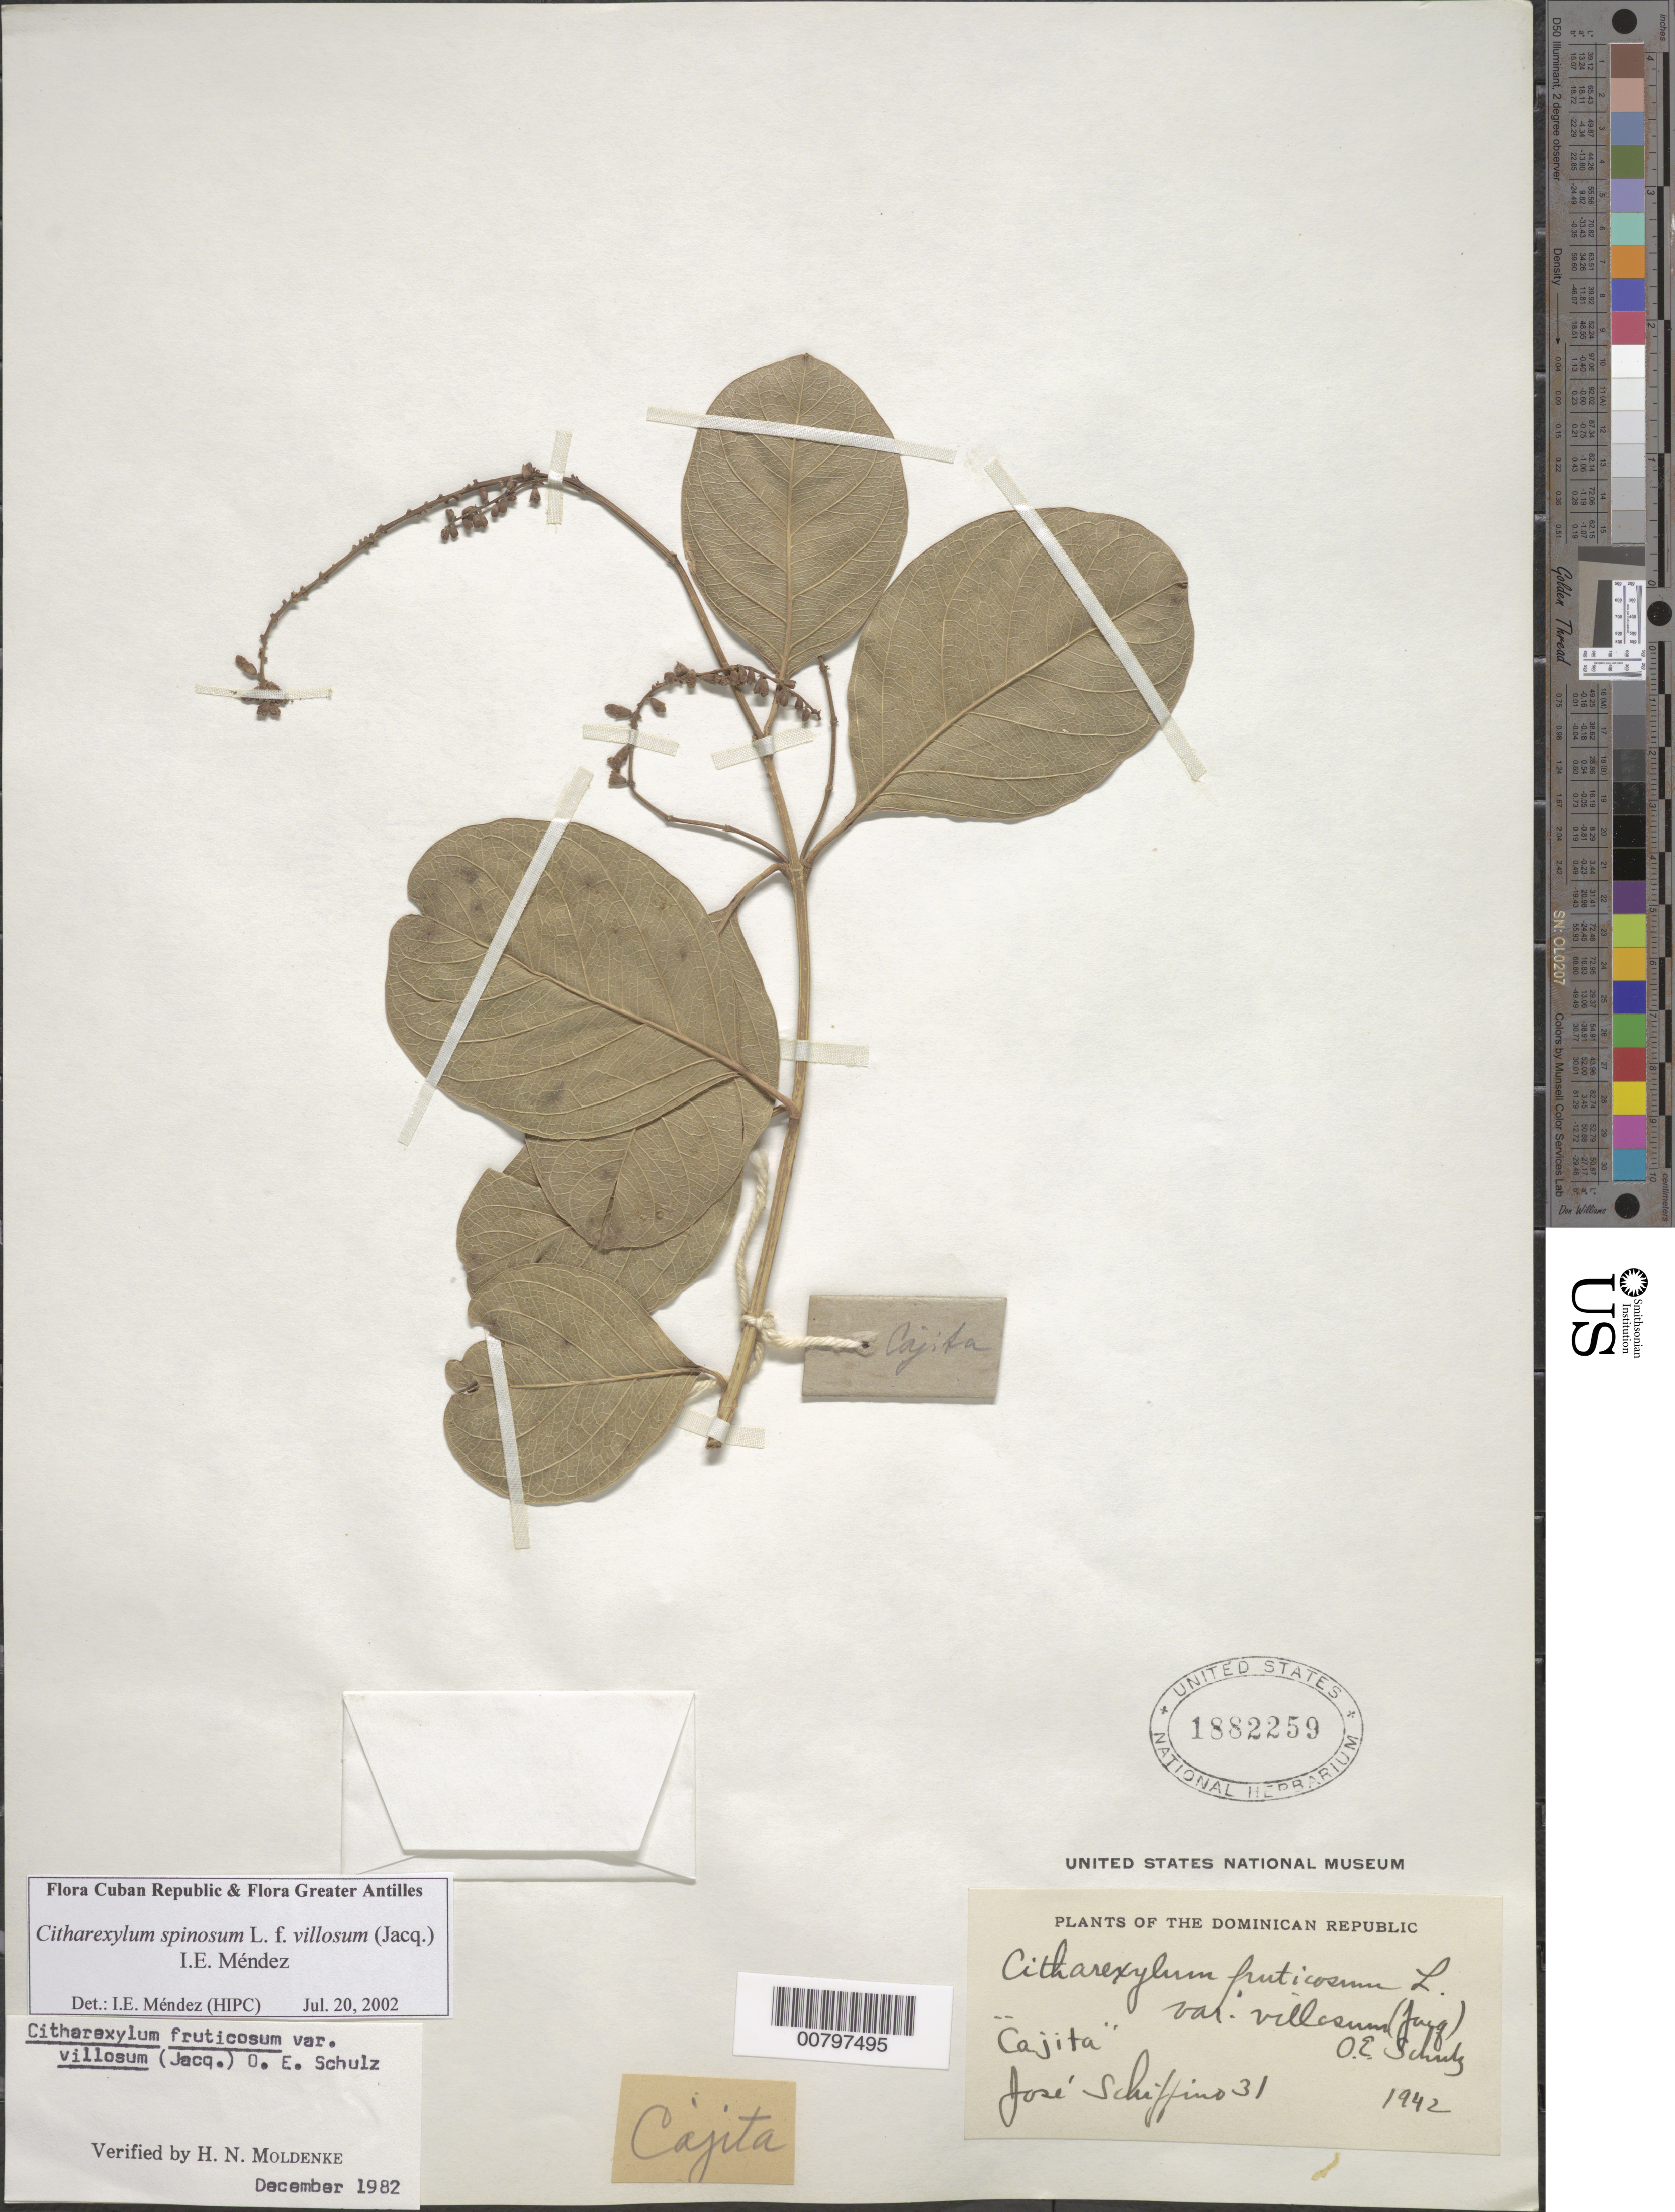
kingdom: Plantae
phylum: Tracheophyta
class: Magnoliopsida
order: Lamiales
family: Verbenaceae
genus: Citharexylum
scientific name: Citharexylum spinosum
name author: L.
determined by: Méndez, Isidro E., (HIPC)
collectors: J. Schiffino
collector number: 31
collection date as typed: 1942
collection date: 1942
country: Dominican Republic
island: Hispaniola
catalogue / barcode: US 1882259